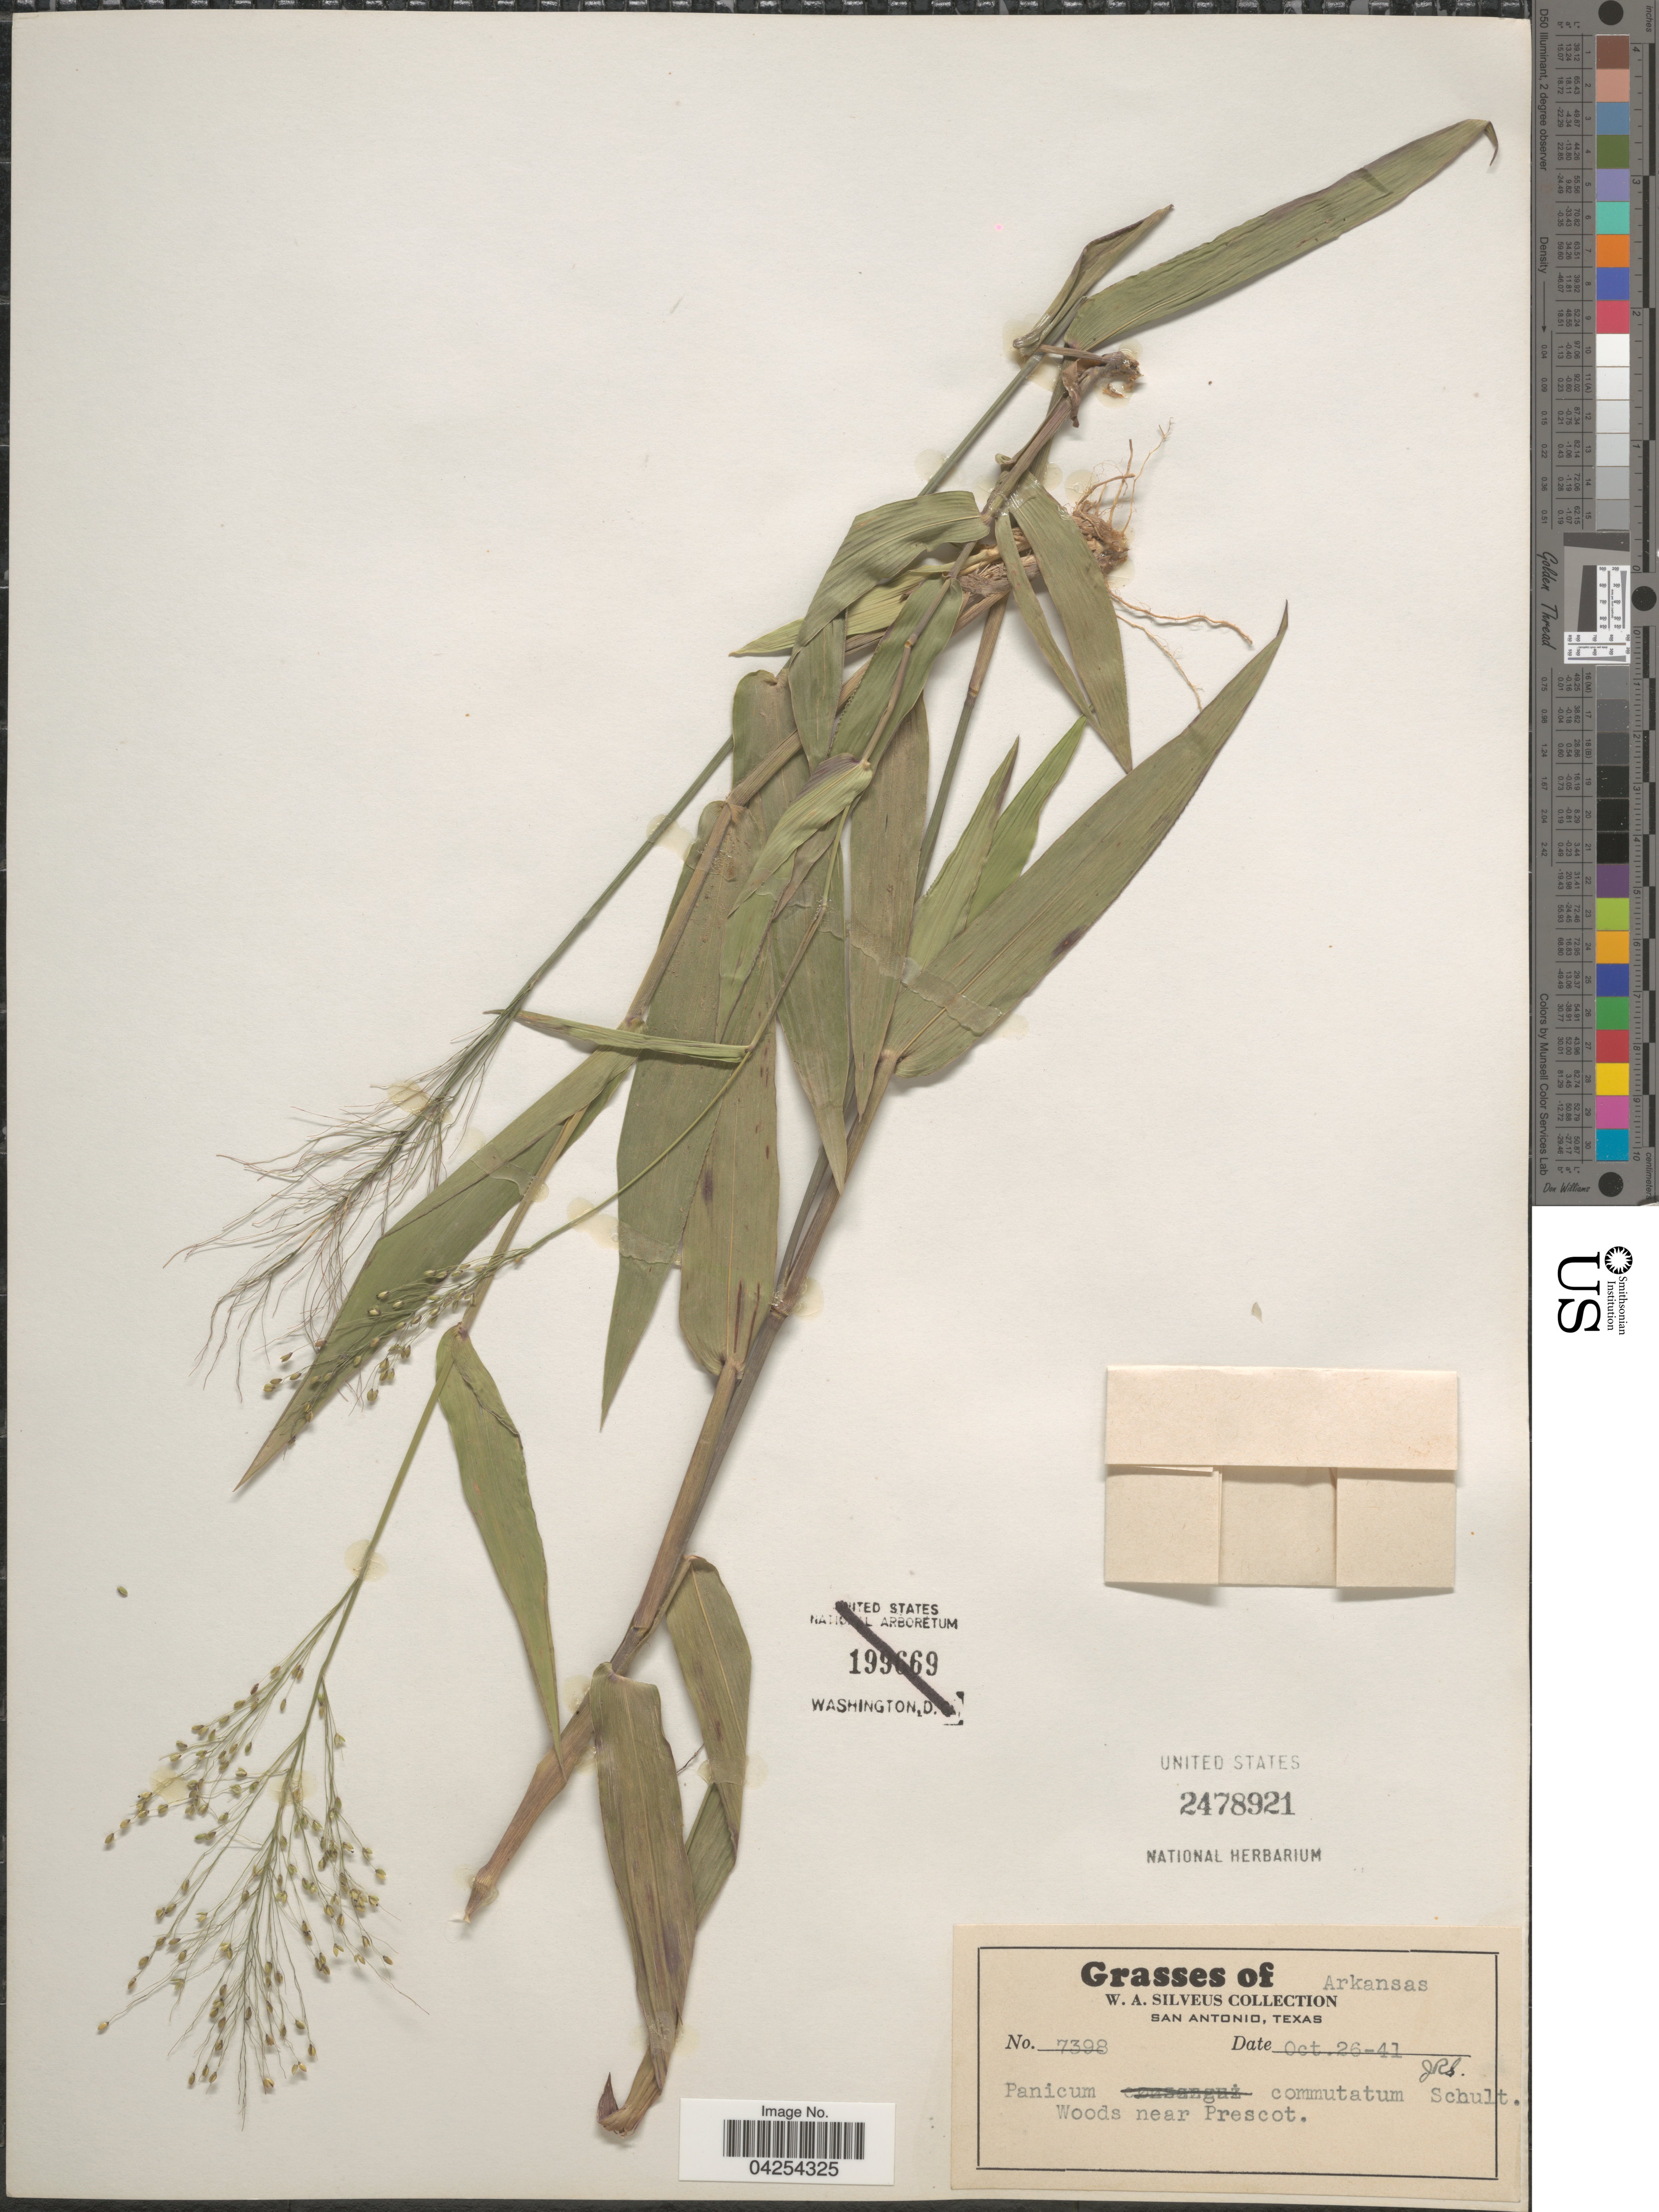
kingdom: Plantae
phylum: Tracheophyta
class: Liliopsida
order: Poales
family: Poaceae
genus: Dichanthelium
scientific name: Dichanthelium commutatum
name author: (Schult.) Gould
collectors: W. Silveus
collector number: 7398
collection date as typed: Transcribed d/m/y: 26/10/41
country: United States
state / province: Arkansas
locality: Woods near Prescot.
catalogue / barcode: US 2478921